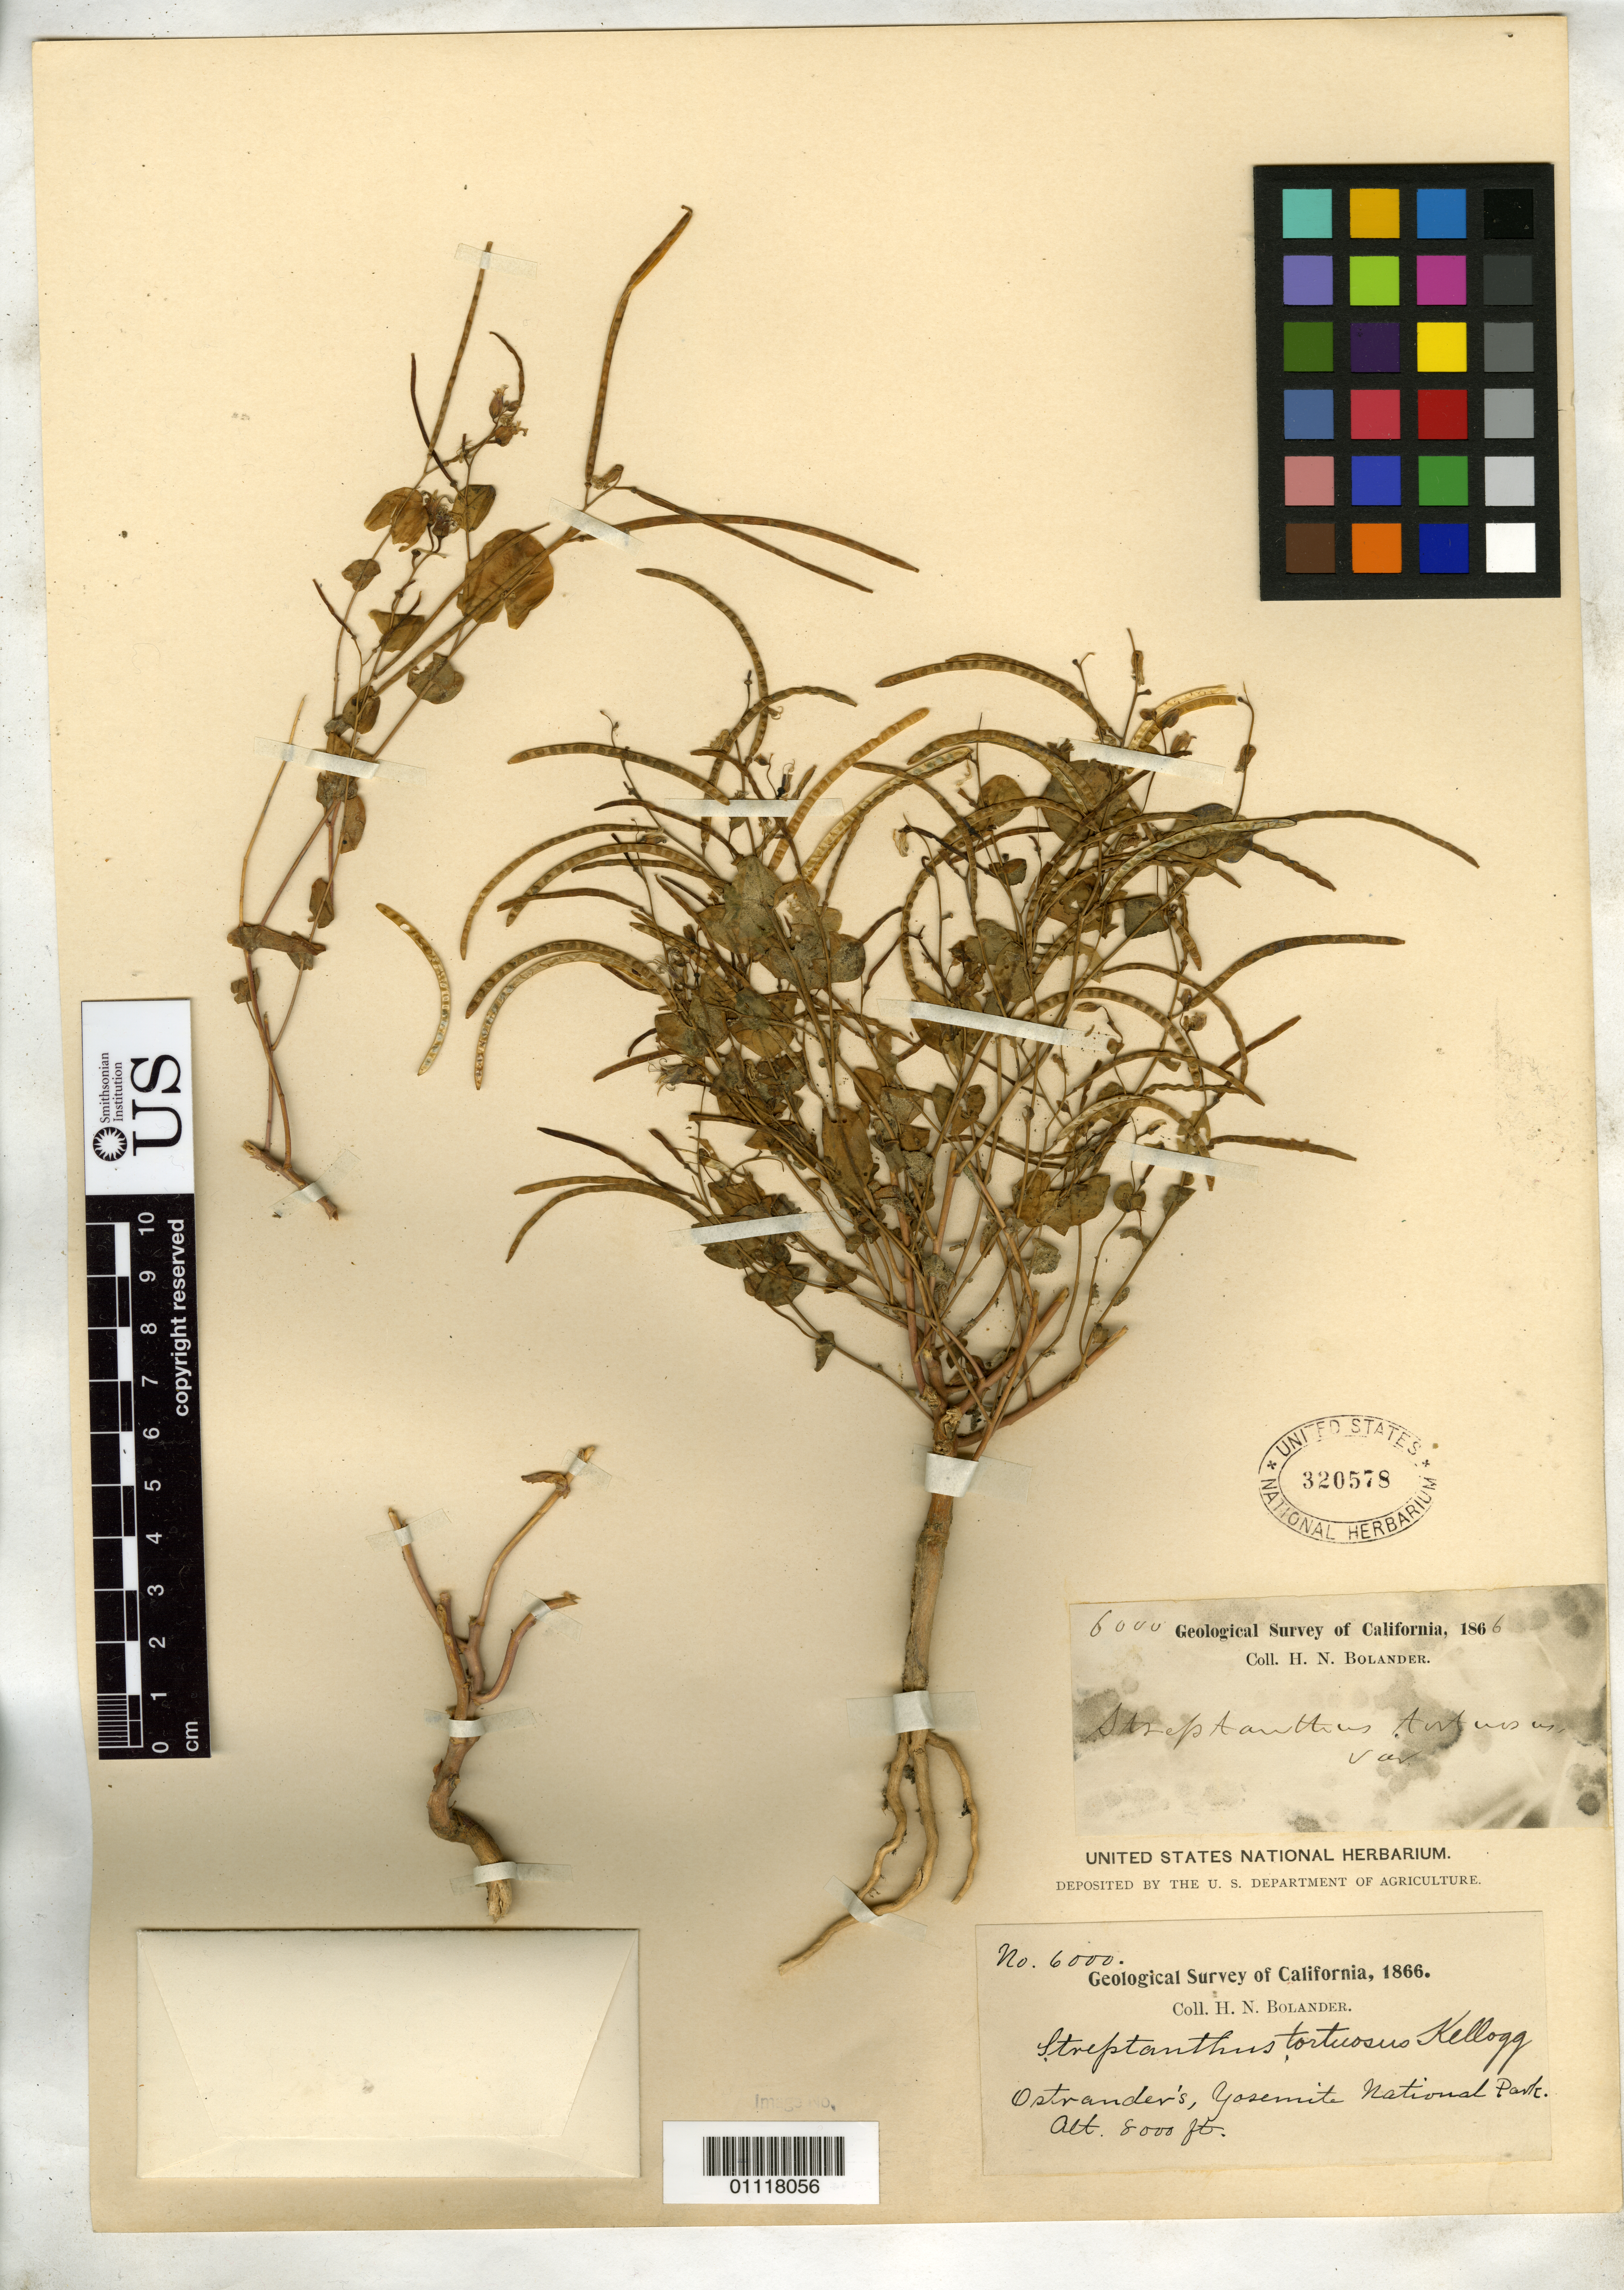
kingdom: Plantae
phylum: Tracheophyta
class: Magnoliopsida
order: Brassicales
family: Brassicaceae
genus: Streptanthus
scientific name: Streptanthus tortuosus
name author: Kellogg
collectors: H. Bolander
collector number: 6000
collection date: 1866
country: United States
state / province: California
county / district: Mariposa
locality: Ostrander's, Yosemite National Park.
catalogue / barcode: US 320578